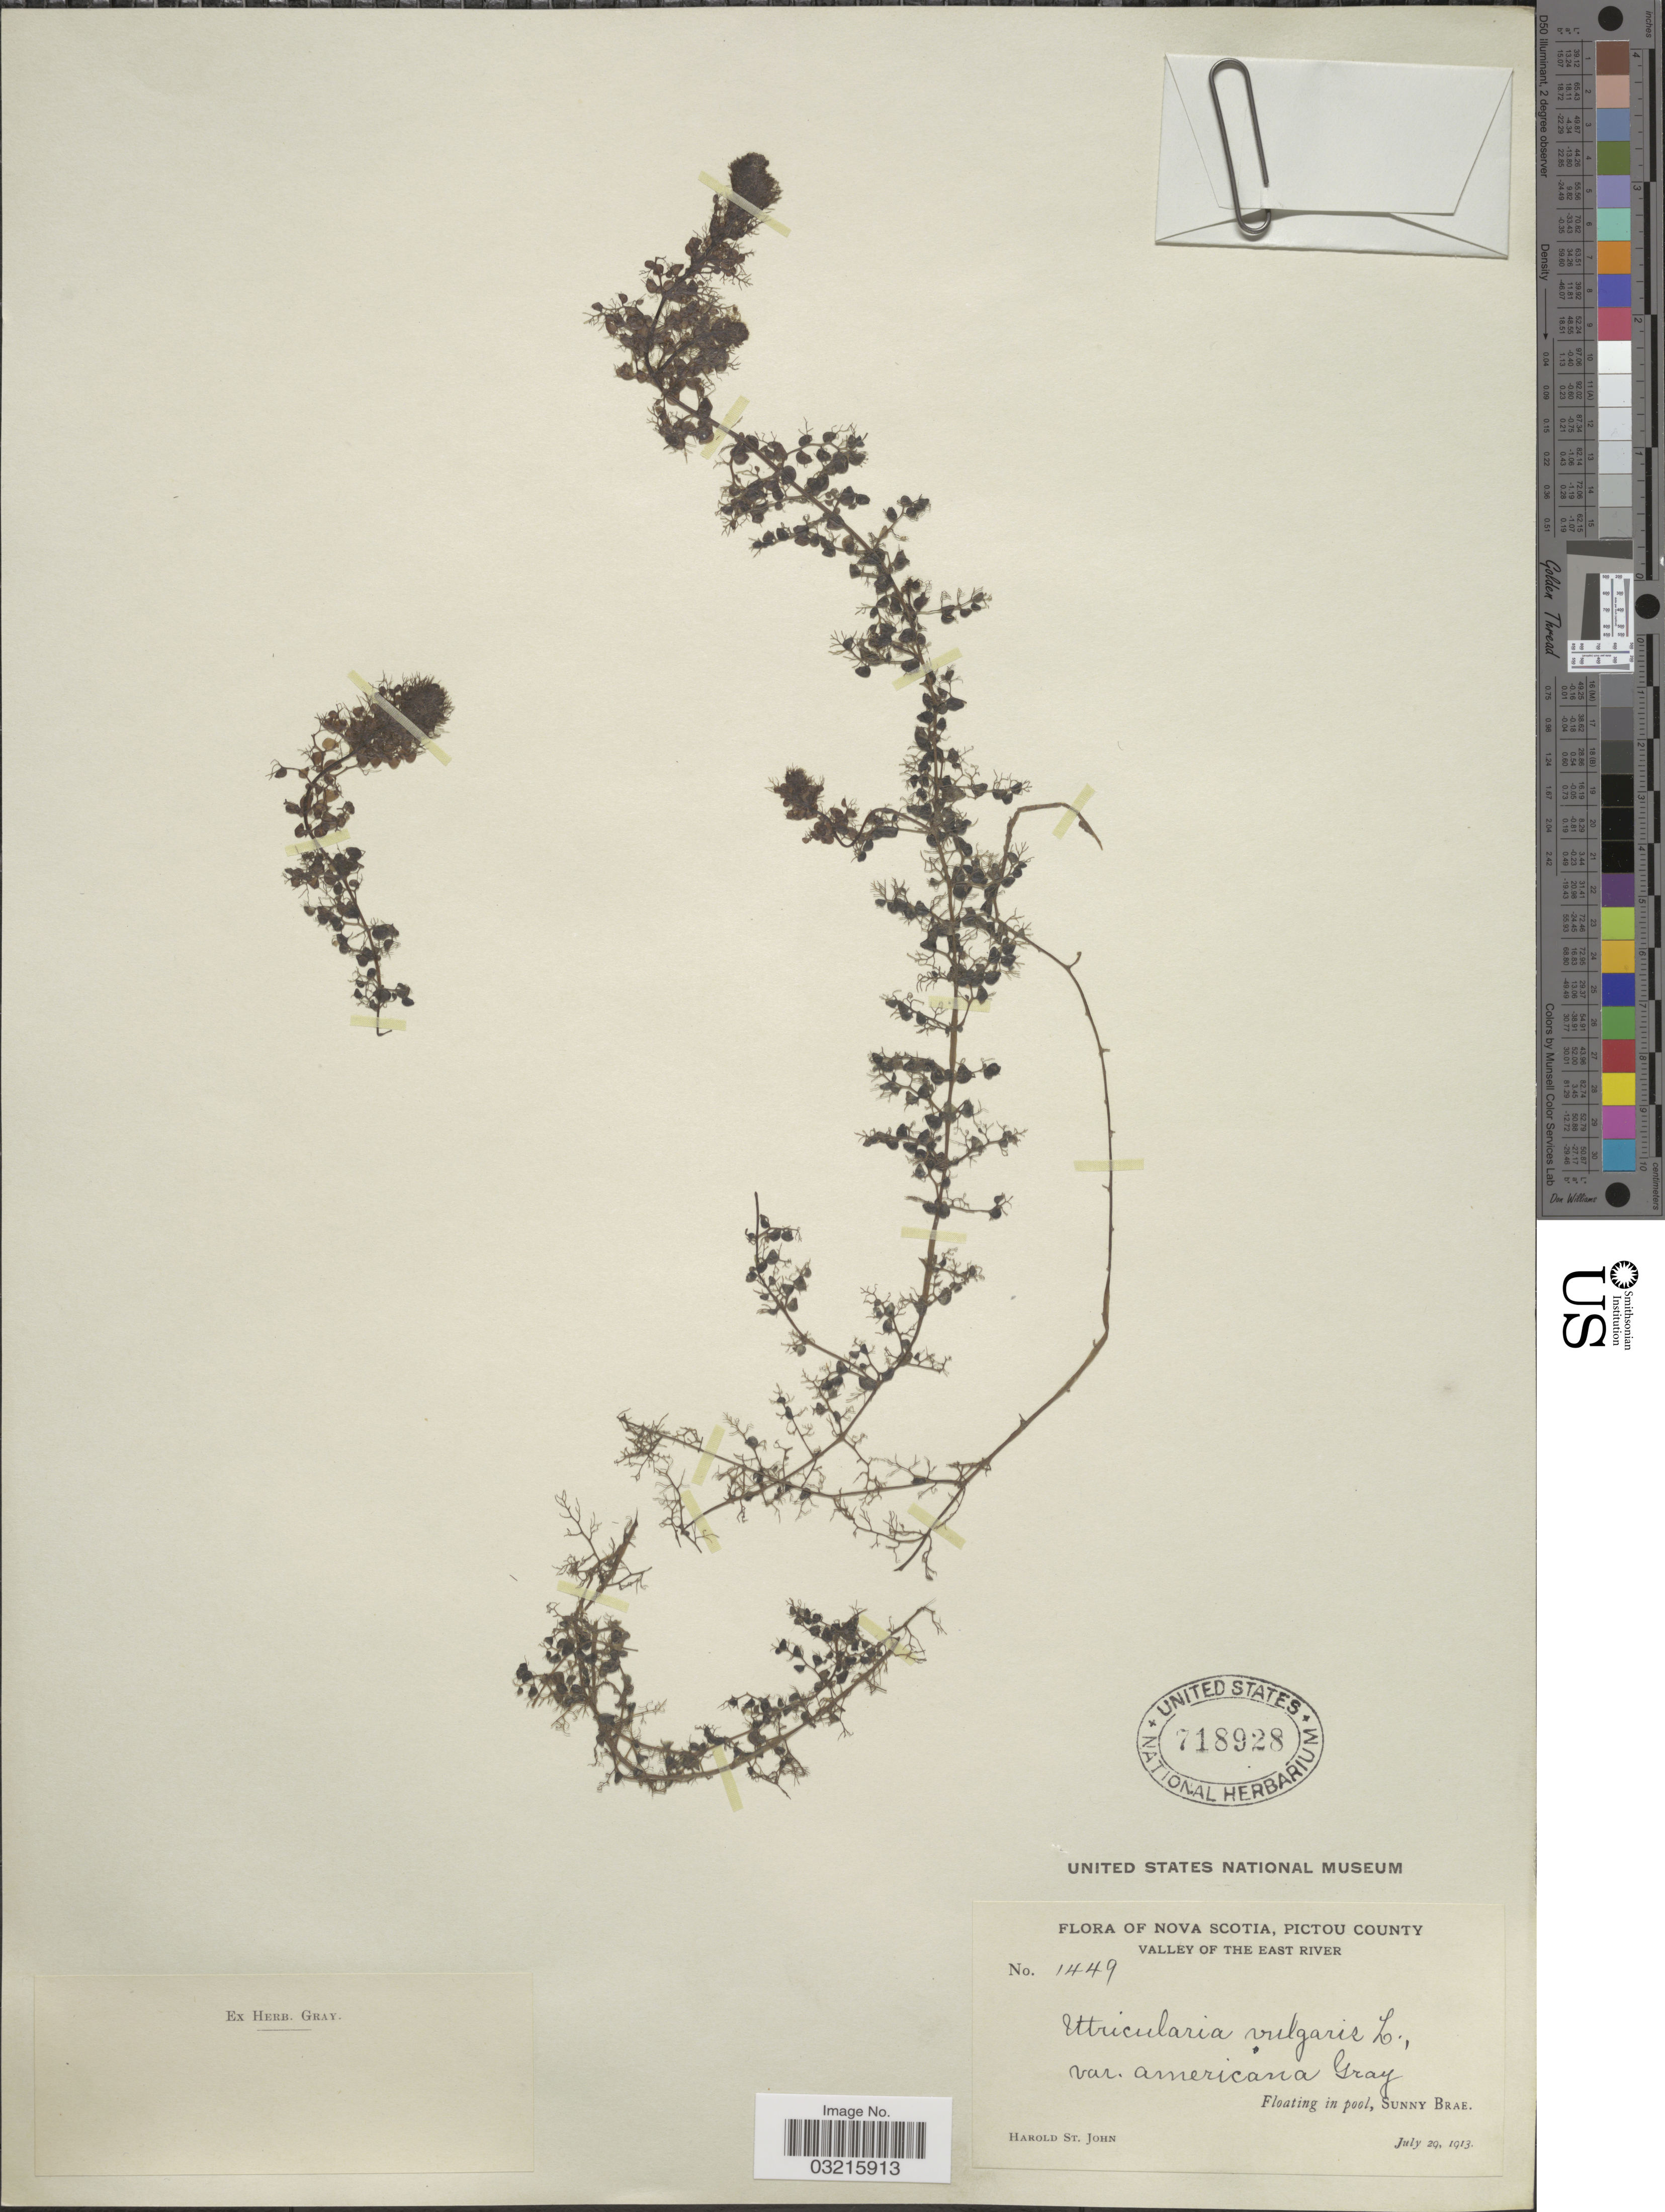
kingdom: Plantae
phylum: Tracheophyta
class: Magnoliopsida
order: Lamiales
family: Lentibulariaceae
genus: Utricularia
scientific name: Utricularia vulgaris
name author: L.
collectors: H. St. John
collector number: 1449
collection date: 1913-07-29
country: Canada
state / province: Nova Scotia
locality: Pictou County. Valley of the East River. Floating in pool, Sunny Brae.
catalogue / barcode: US 718928